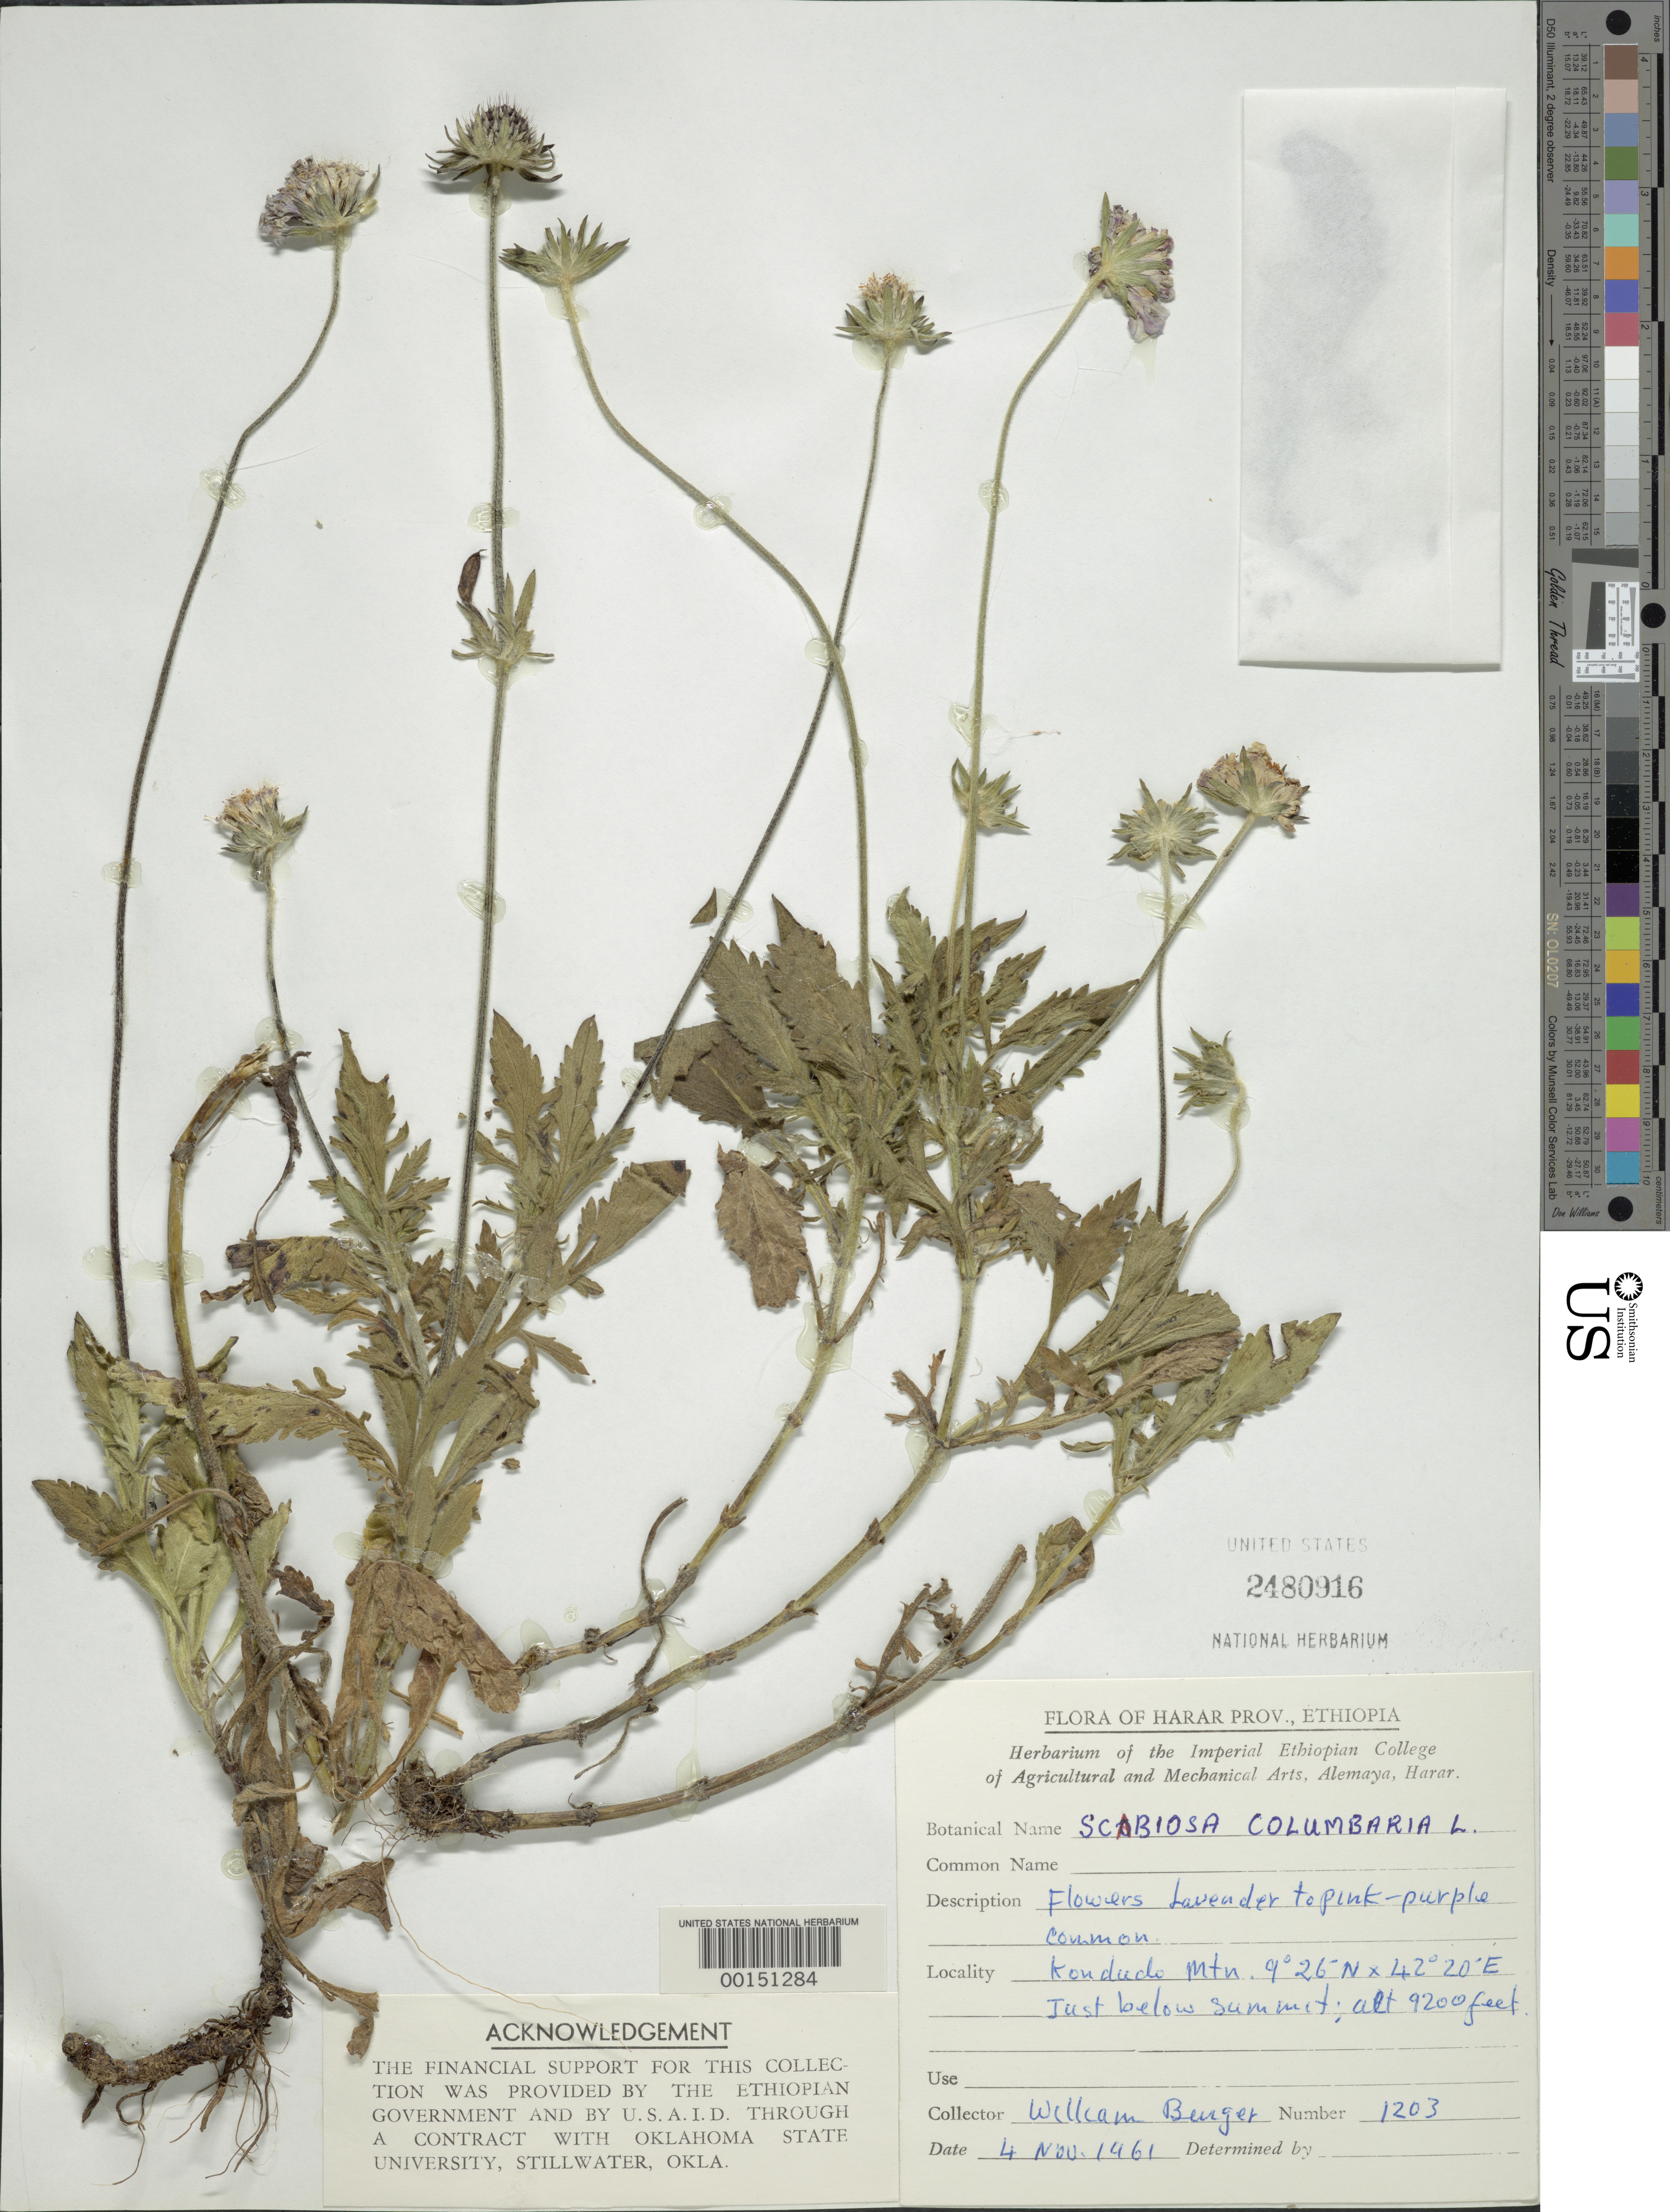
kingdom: Plantae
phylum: Tracheophyta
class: Magnoliopsida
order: Dipsacales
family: Caprifoliaceae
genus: Scabiosa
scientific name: Scabiosa columbaria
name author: L.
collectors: W. Burger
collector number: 1203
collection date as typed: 04 Nov 1961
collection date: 1961-11-04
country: Ethiopia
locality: Kondudo Mtn.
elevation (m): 2804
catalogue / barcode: US 2480916